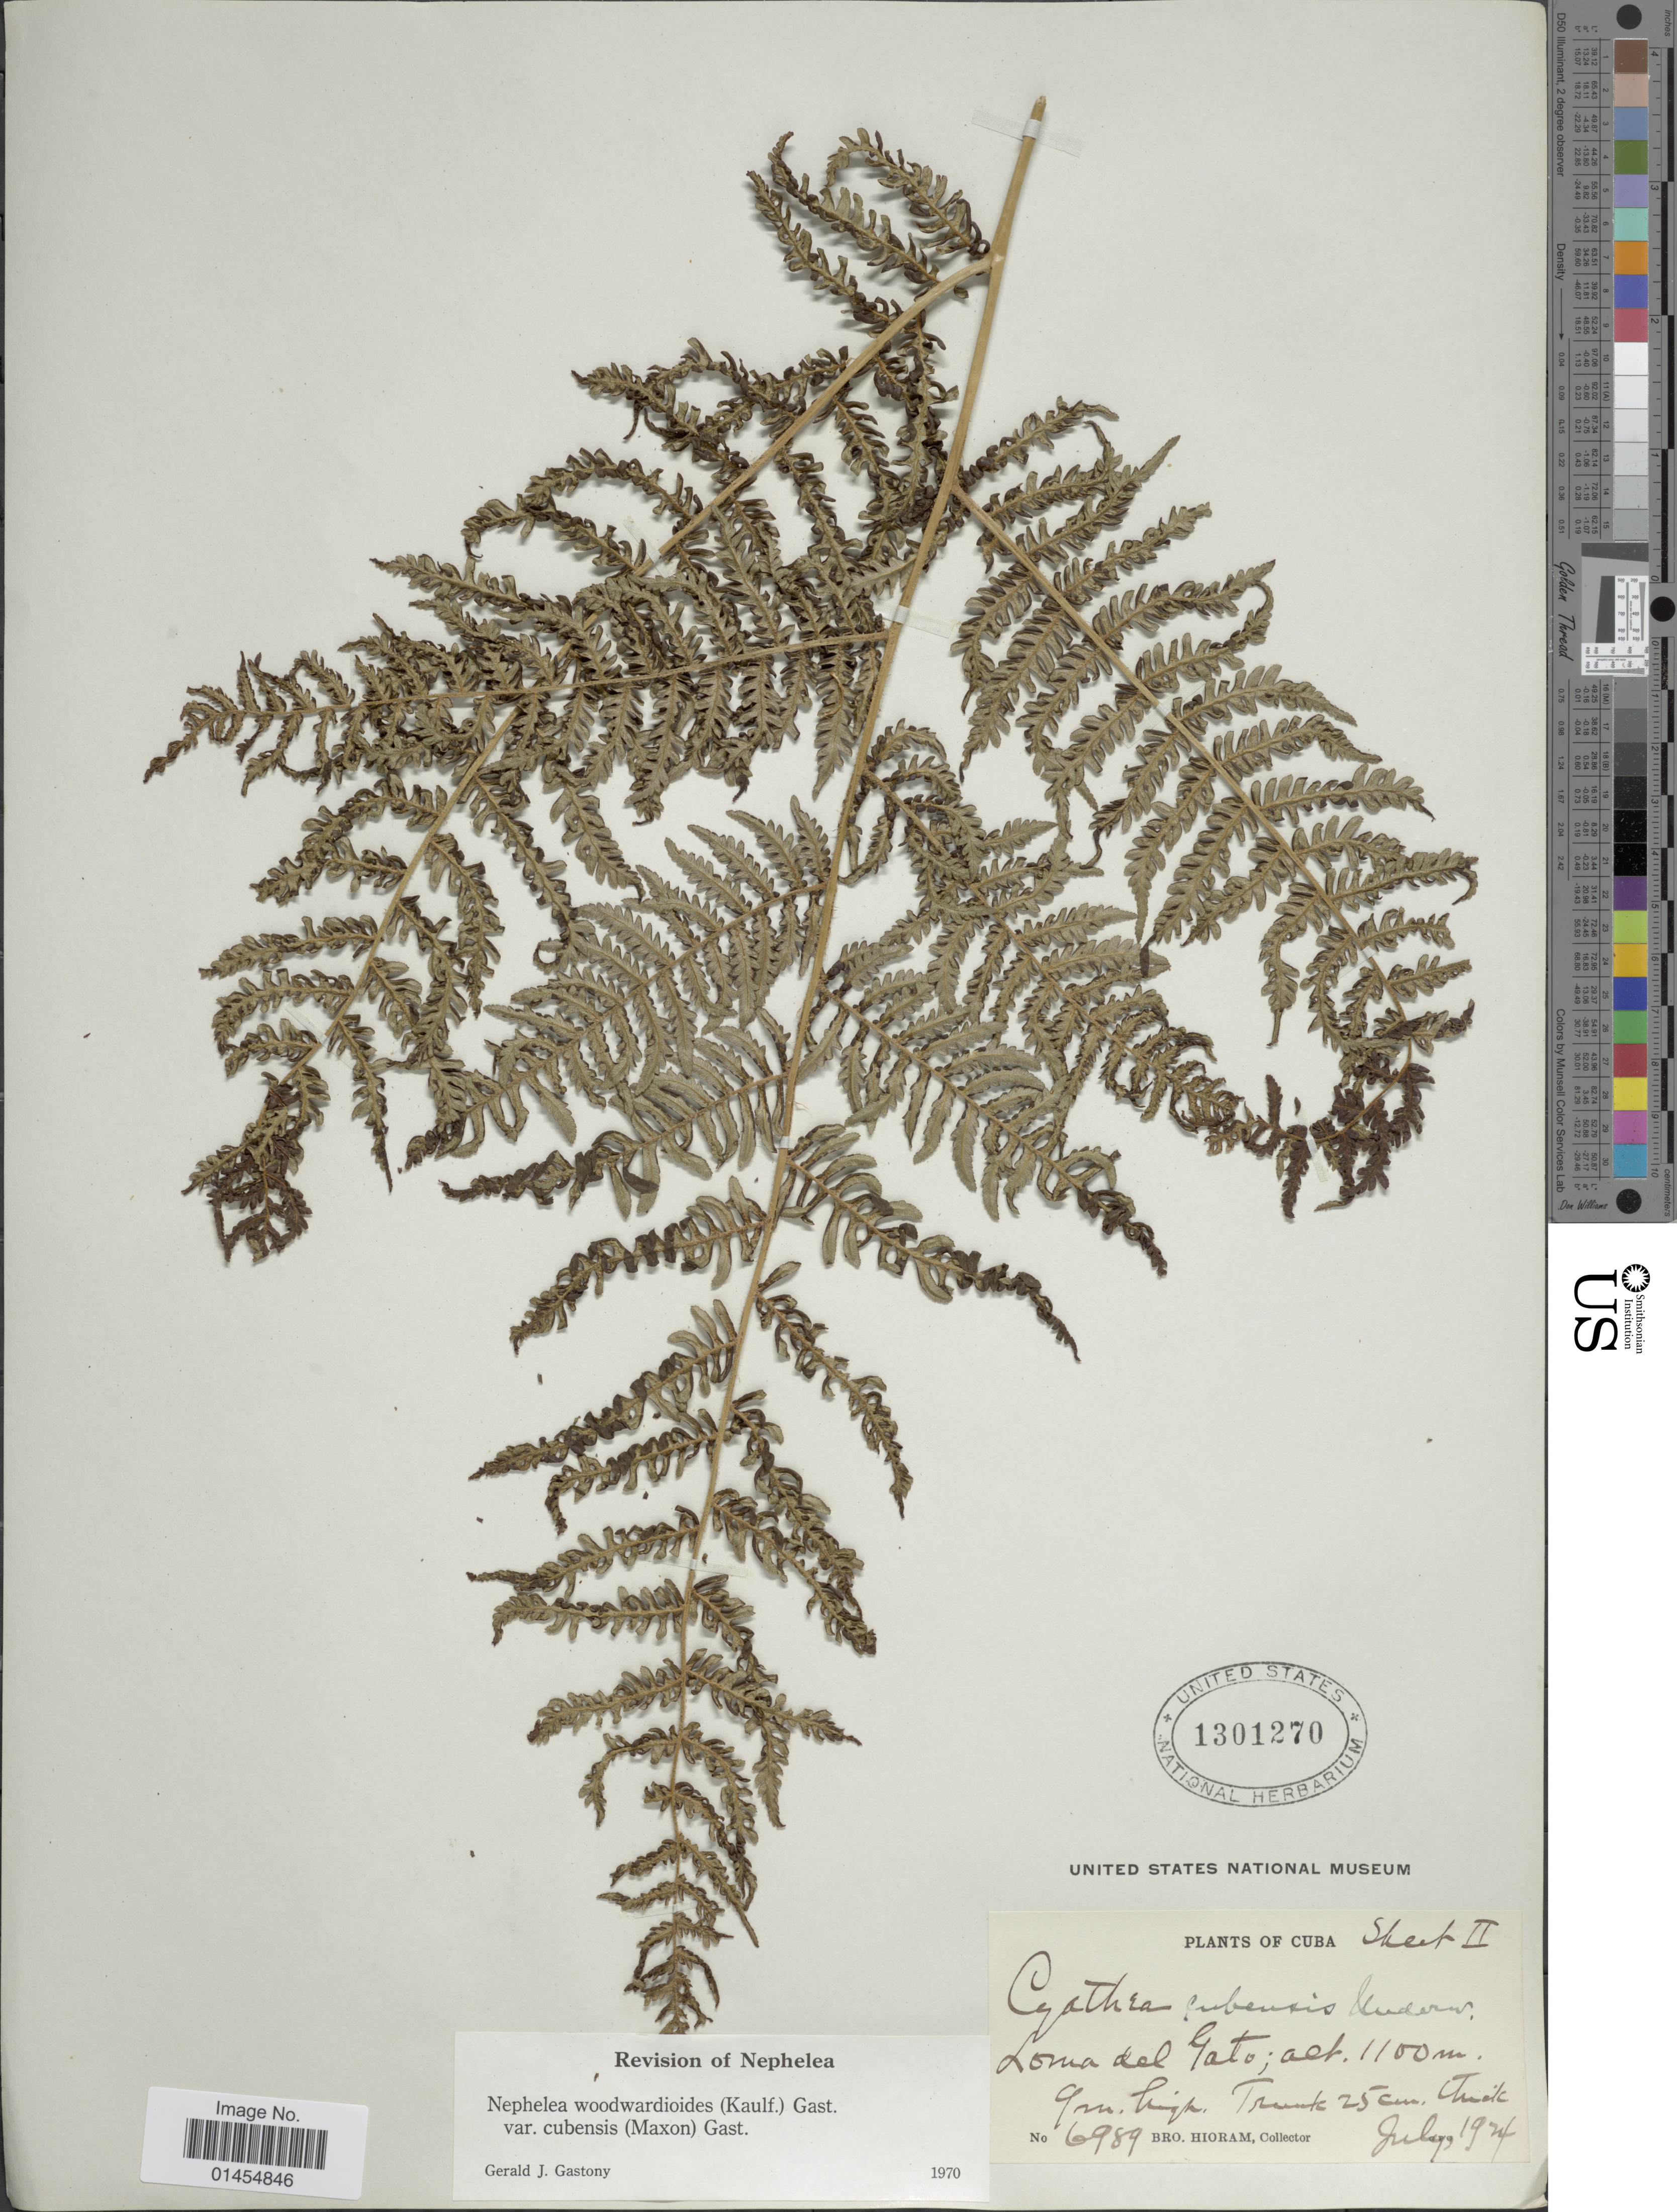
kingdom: Plantae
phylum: Tracheophyta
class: Polypodiopsida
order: Cyatheales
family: Cyatheaceae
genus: Alsophila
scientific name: Alsophila woodwardioides var. cubensis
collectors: Bro. Hioram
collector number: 6989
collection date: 1924-07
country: Cuba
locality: Loma del Gato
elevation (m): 1100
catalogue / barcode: US 1301270